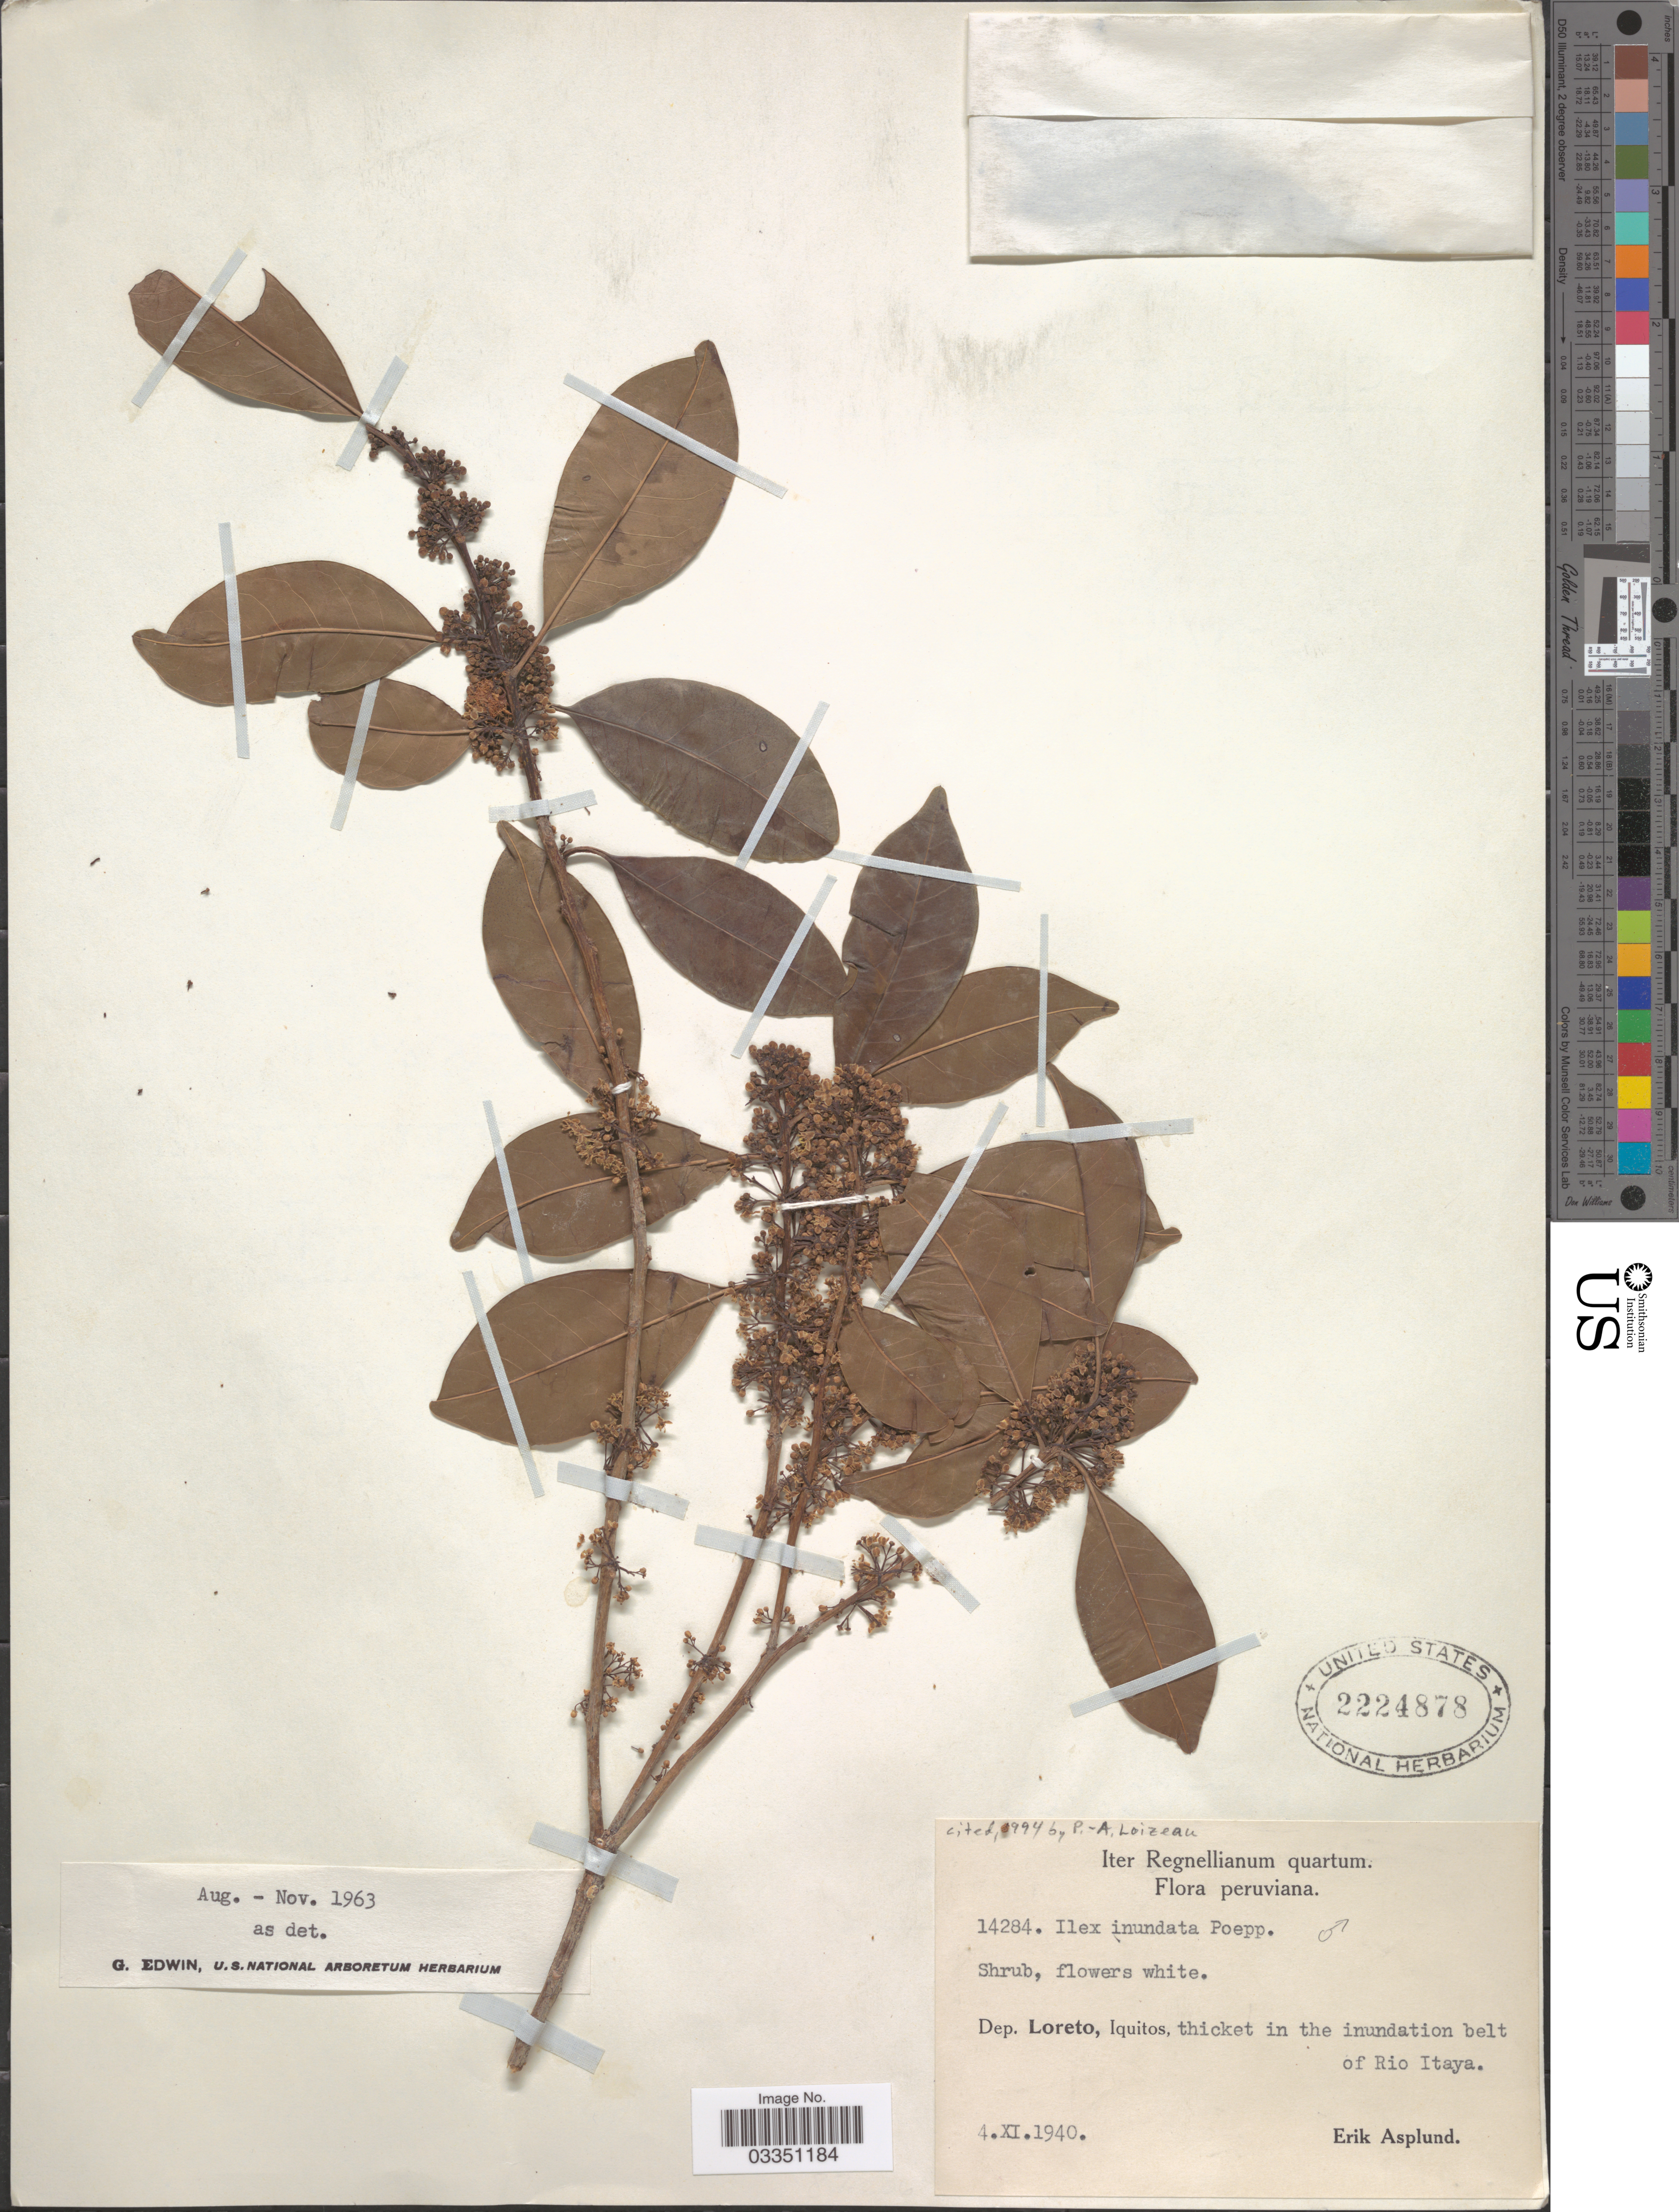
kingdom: Plantae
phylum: Tracheophyta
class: Magnoliopsida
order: Aquifoliales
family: Aquifoliaceae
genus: Ilex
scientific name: Ilex inundata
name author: Poepp. ex Reissek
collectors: E. Asplund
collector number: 14284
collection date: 1940-11-04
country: Peru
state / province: Loreto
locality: Dep. Loreto, Iquitos, thicket in the inundation belt of Rio Itaya.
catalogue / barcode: US 2224878